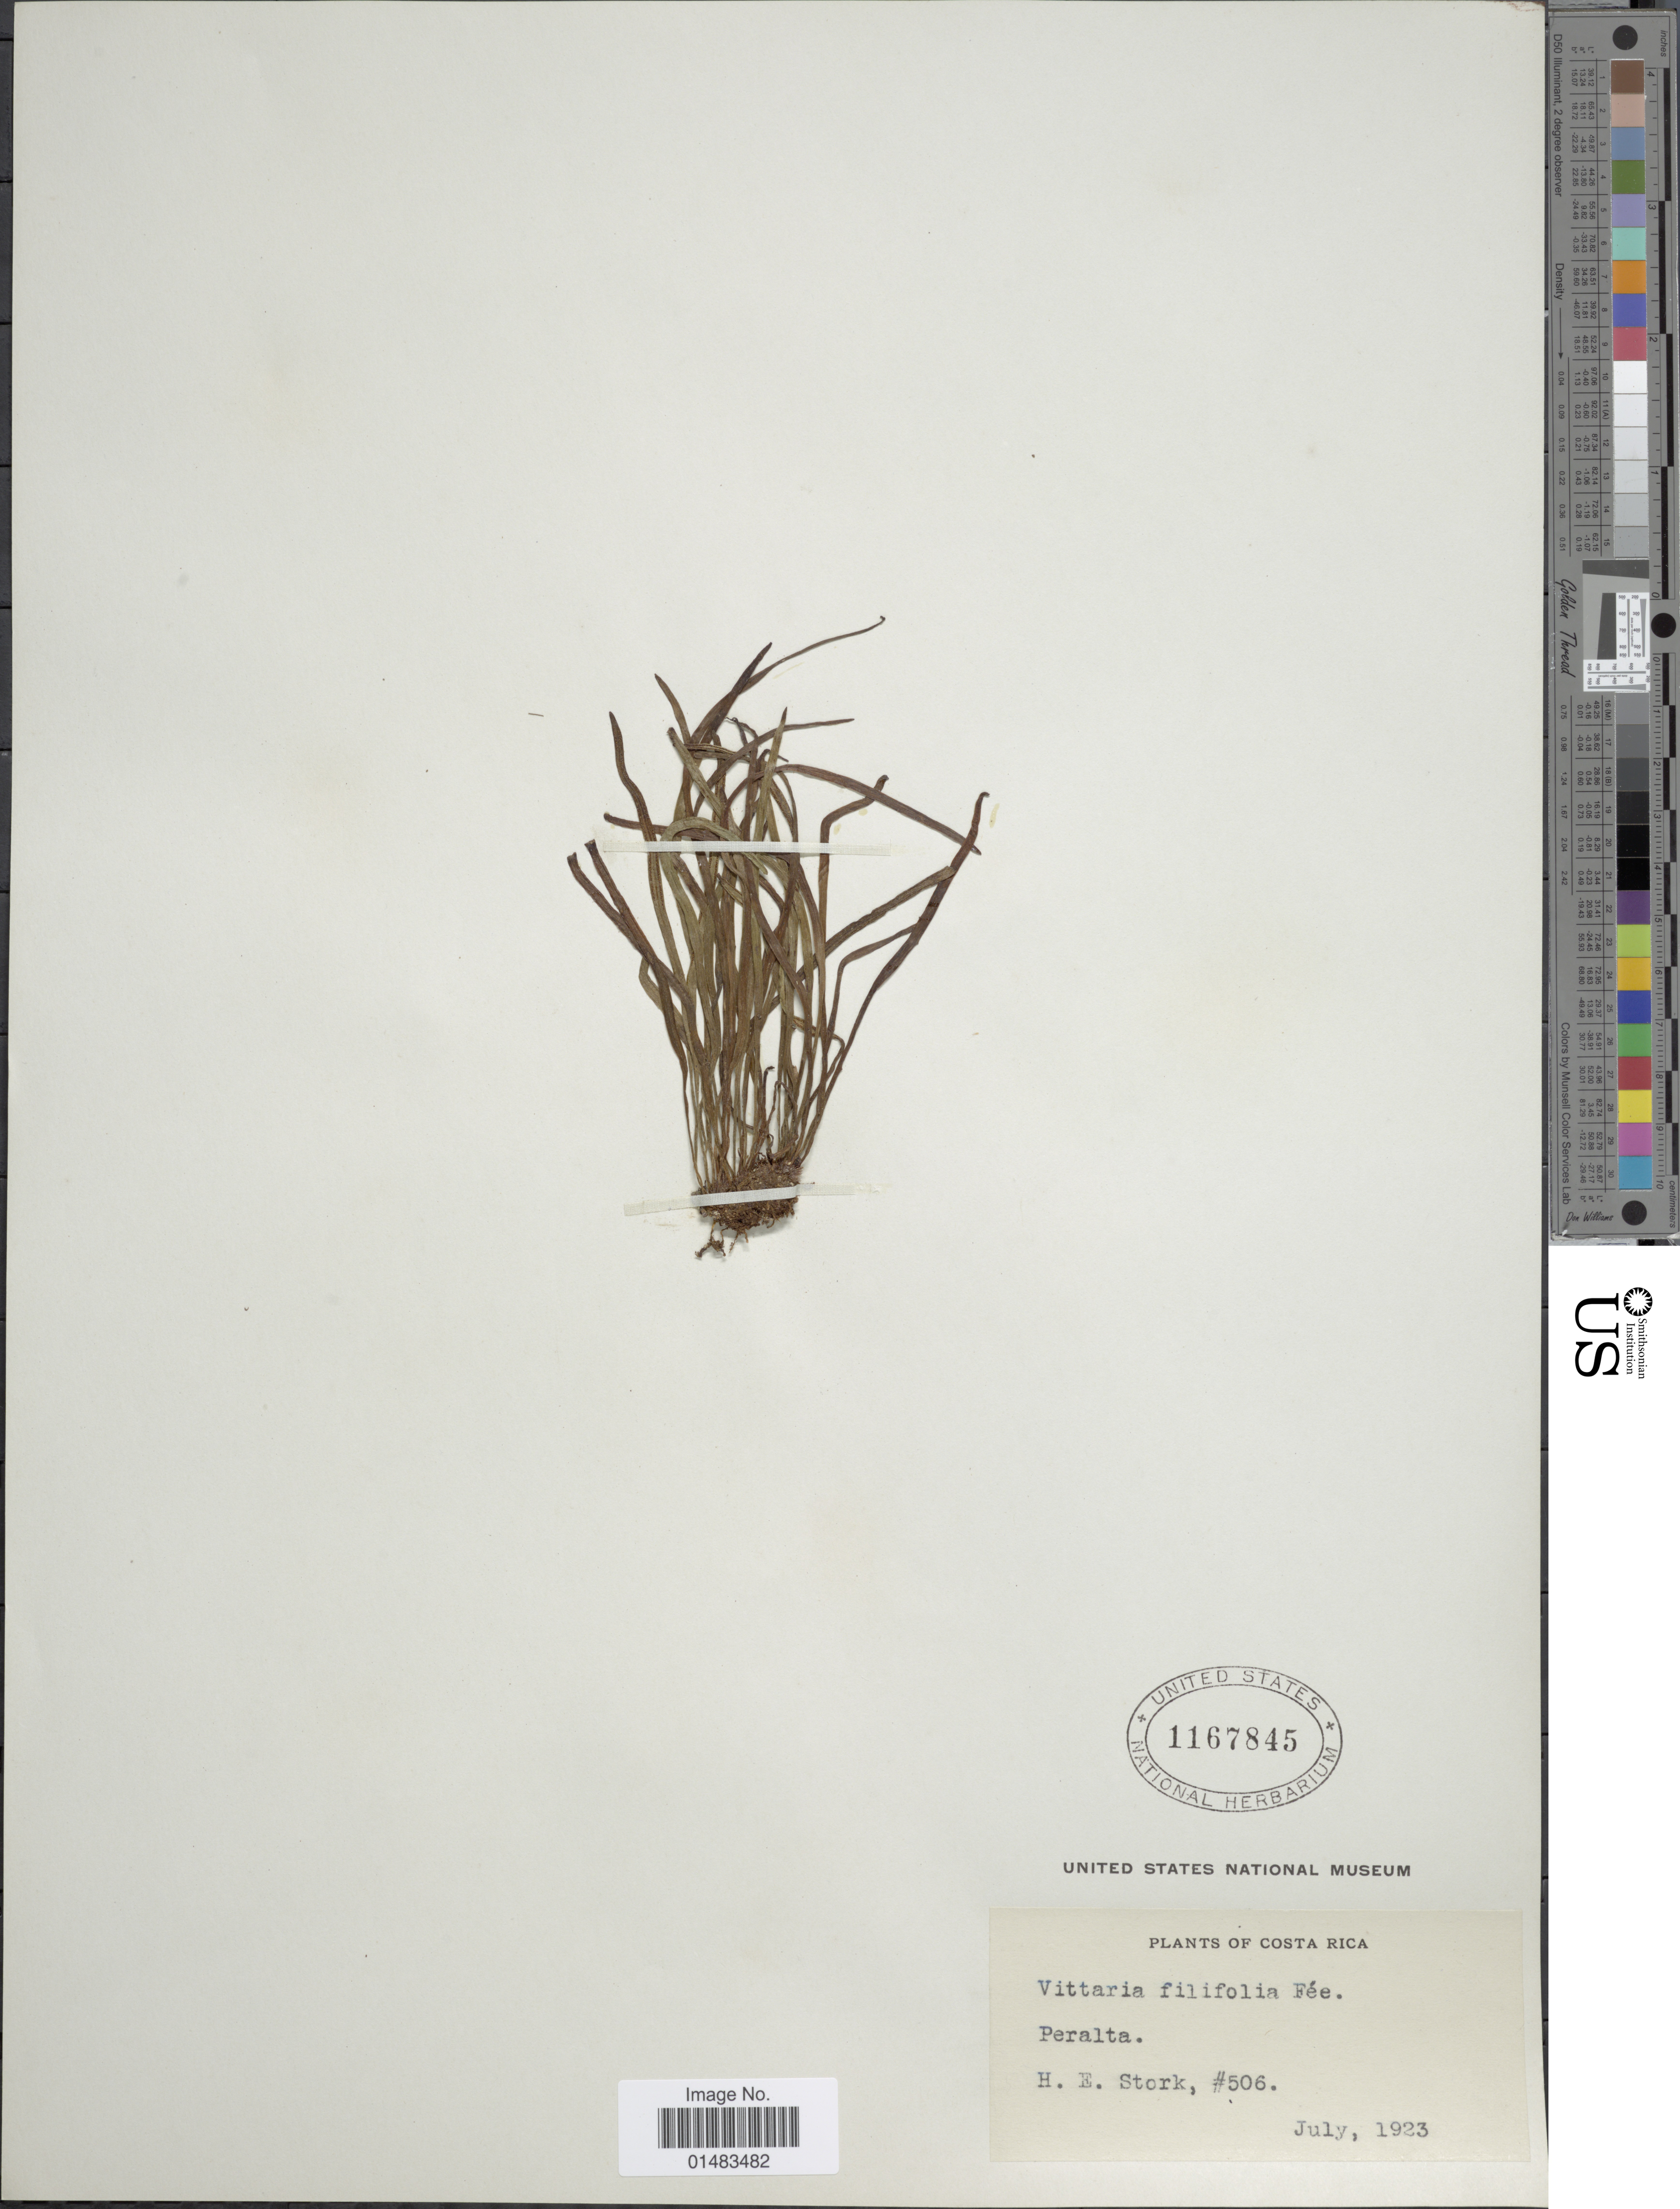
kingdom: Plantae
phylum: Tracheophyta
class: Polypodiopsida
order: Polypodiales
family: Pteridaceae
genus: Vittaria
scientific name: Vittaria graminifolia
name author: Kaulf.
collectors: H. E. Stork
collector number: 506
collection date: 1923-07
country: Costa Rica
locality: Costa Rica, Peralta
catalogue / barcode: US 1167845